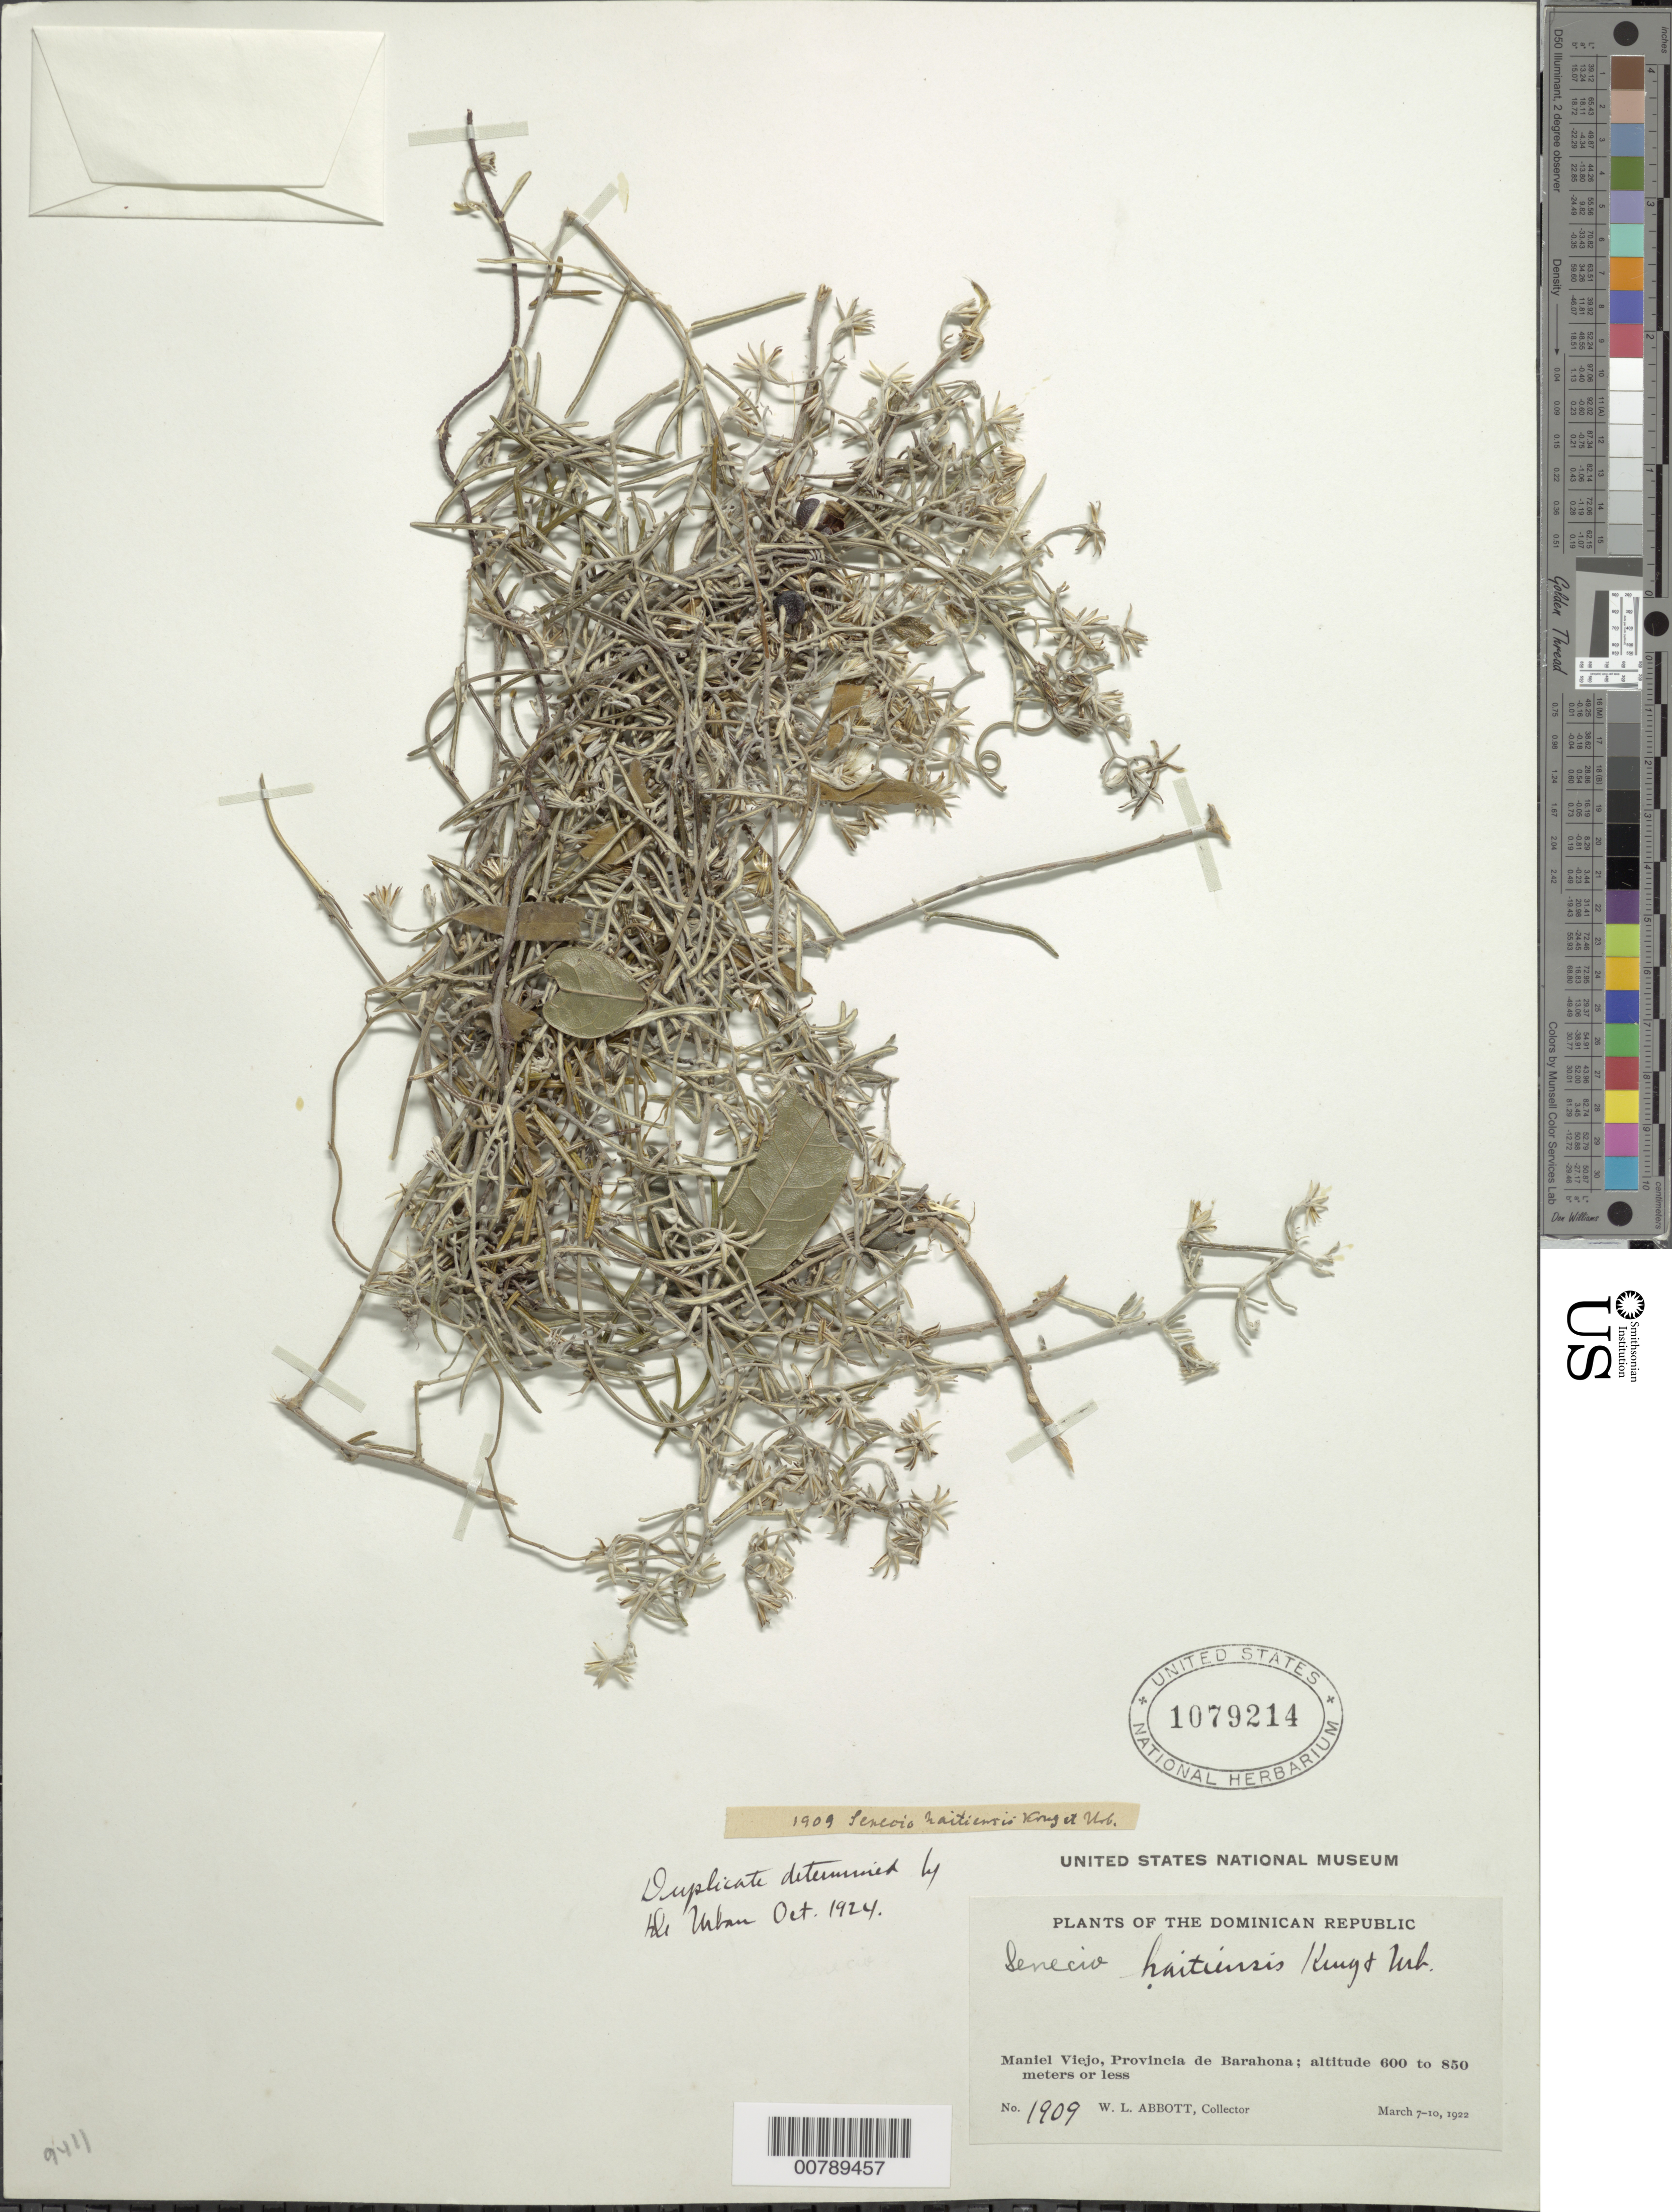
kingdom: Plantae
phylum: Tracheophyta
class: Magnoliopsida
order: Asterales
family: Asteraceae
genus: Senecio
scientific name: Senecio haitiensis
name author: Krug & Urb.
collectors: W. L. Abbott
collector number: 1909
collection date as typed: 07 Mar 1922 to 10 Mar 1922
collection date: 1922-03-07/1922-03-10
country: Dominican Republic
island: Hispaniola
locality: Maniel Viejo, Province of Barahona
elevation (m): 600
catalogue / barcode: US 1079214